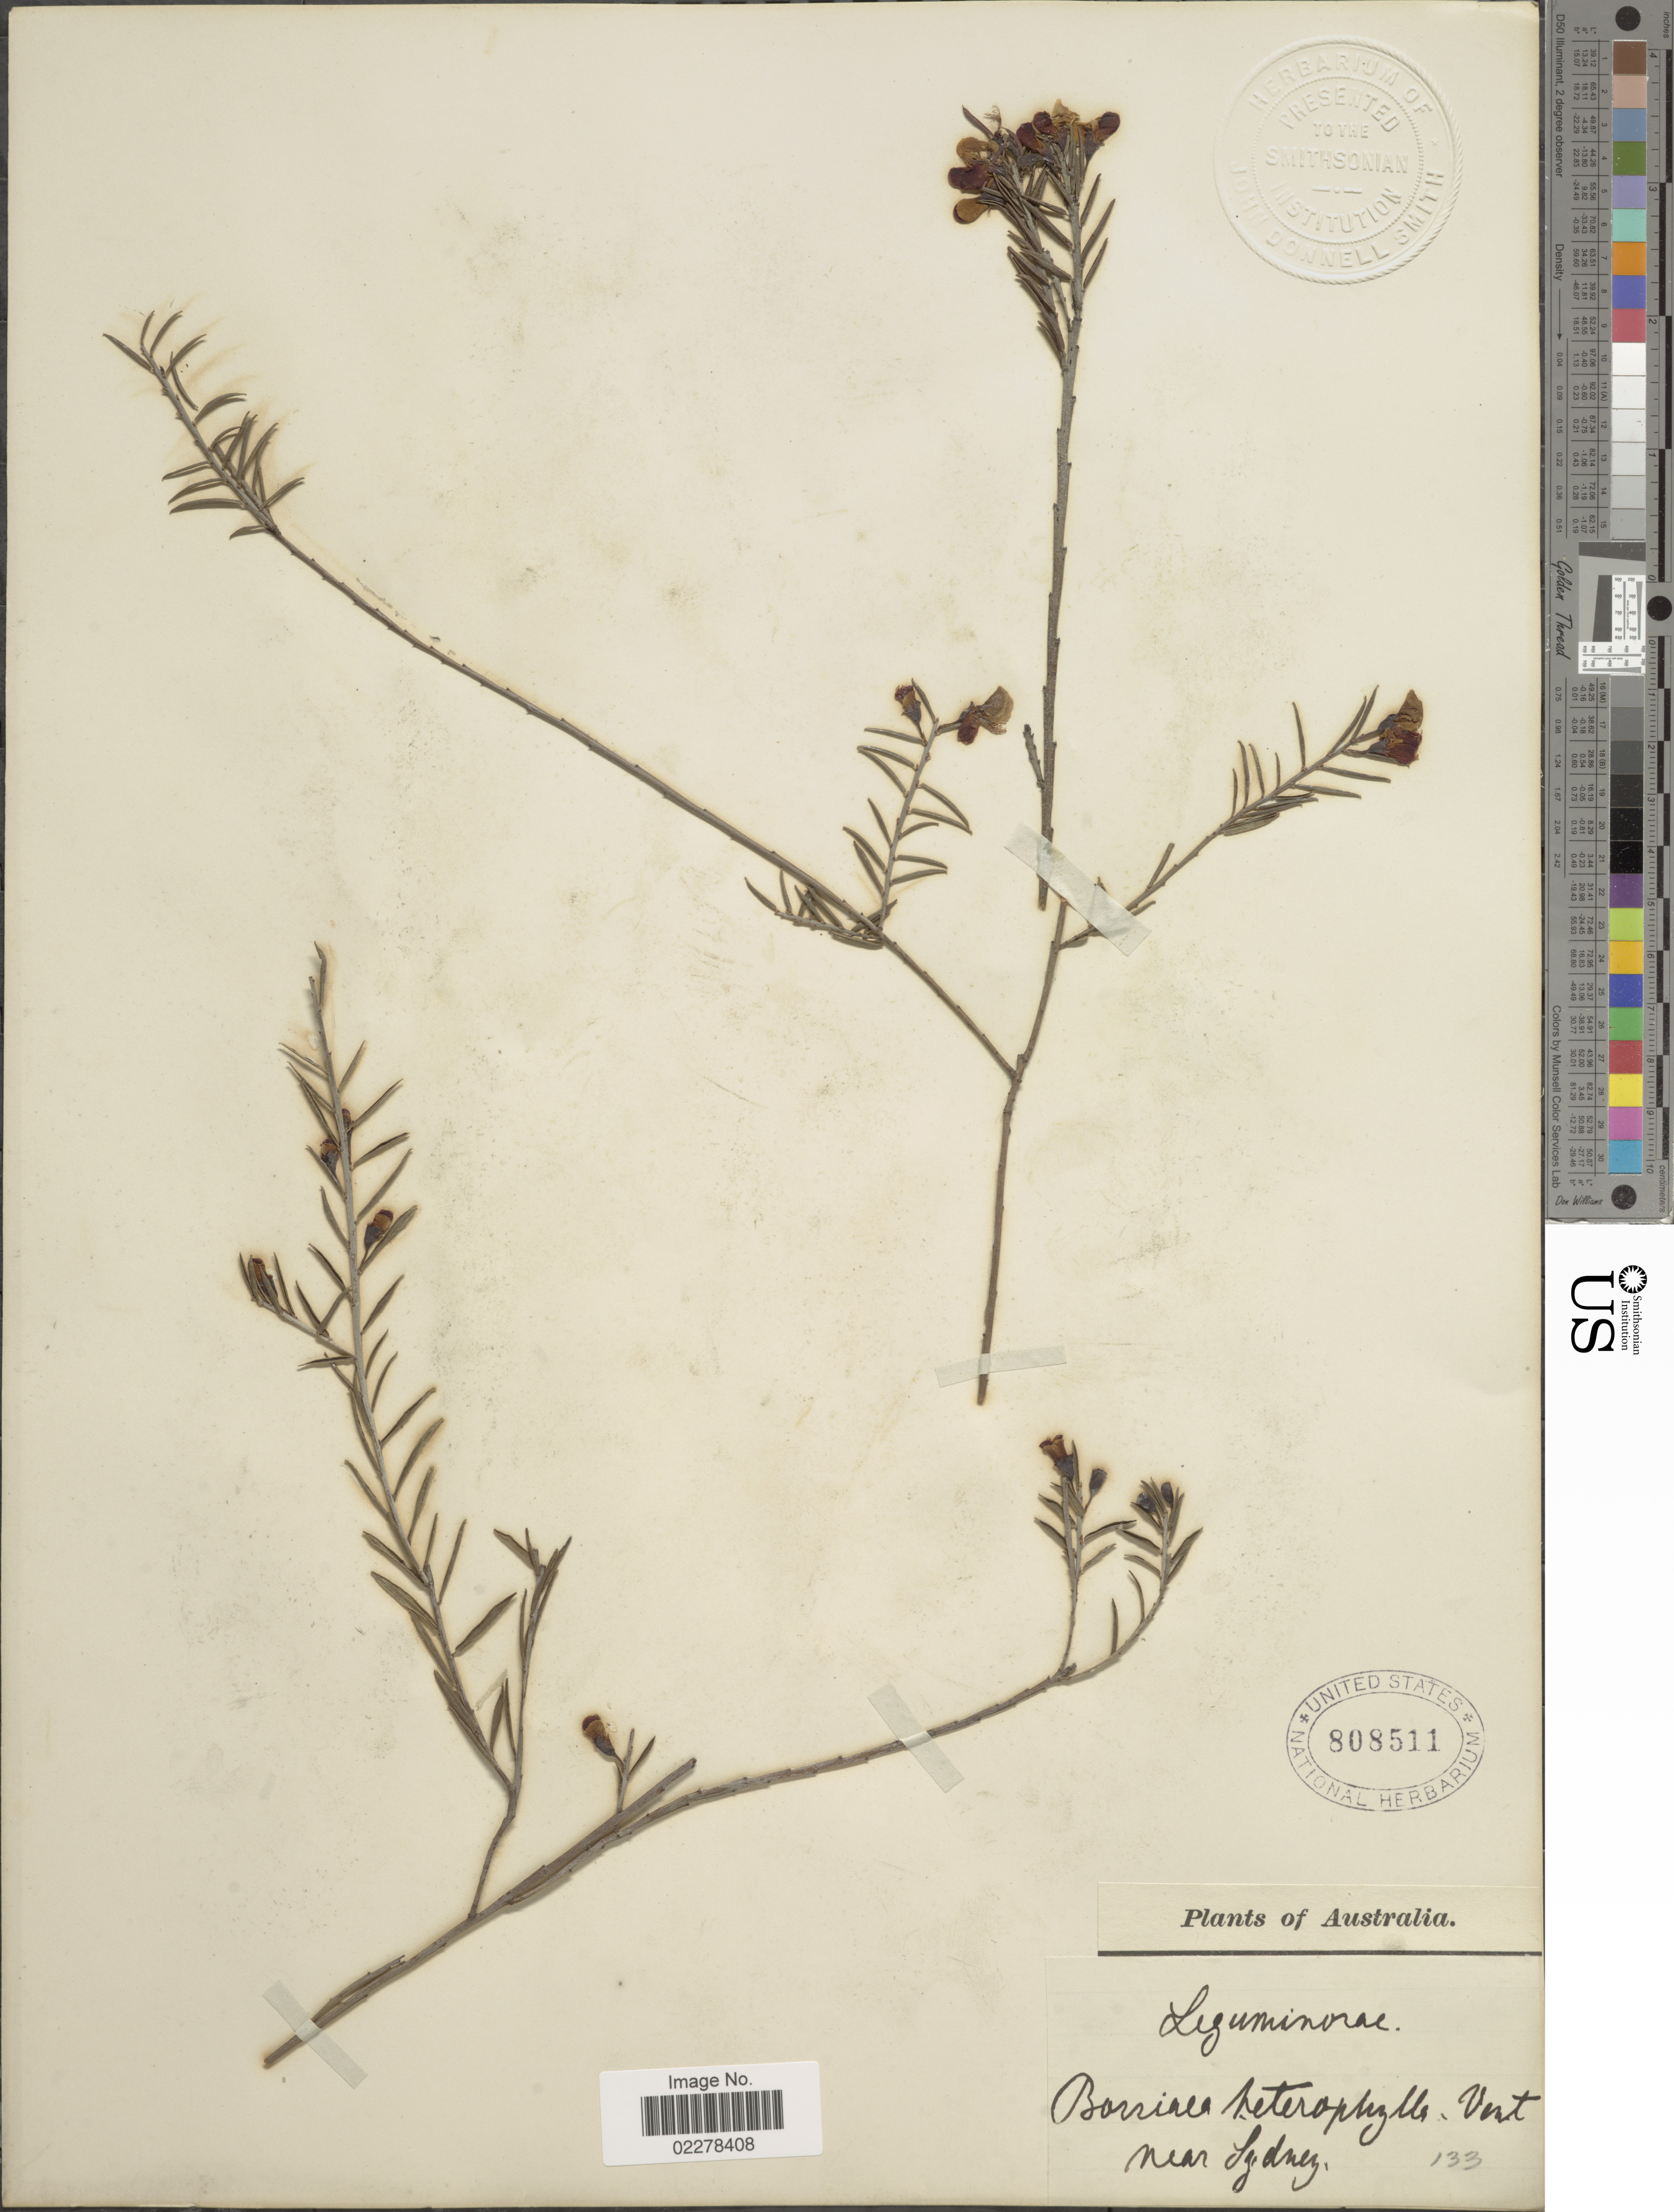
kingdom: Plantae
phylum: Tracheophyta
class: Magnoliopsida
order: Fabales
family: Fabaceae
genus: Bossiaea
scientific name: Bossiaea heterophylla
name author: Vent.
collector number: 133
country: Australia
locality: Near Sydney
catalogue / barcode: US 808511